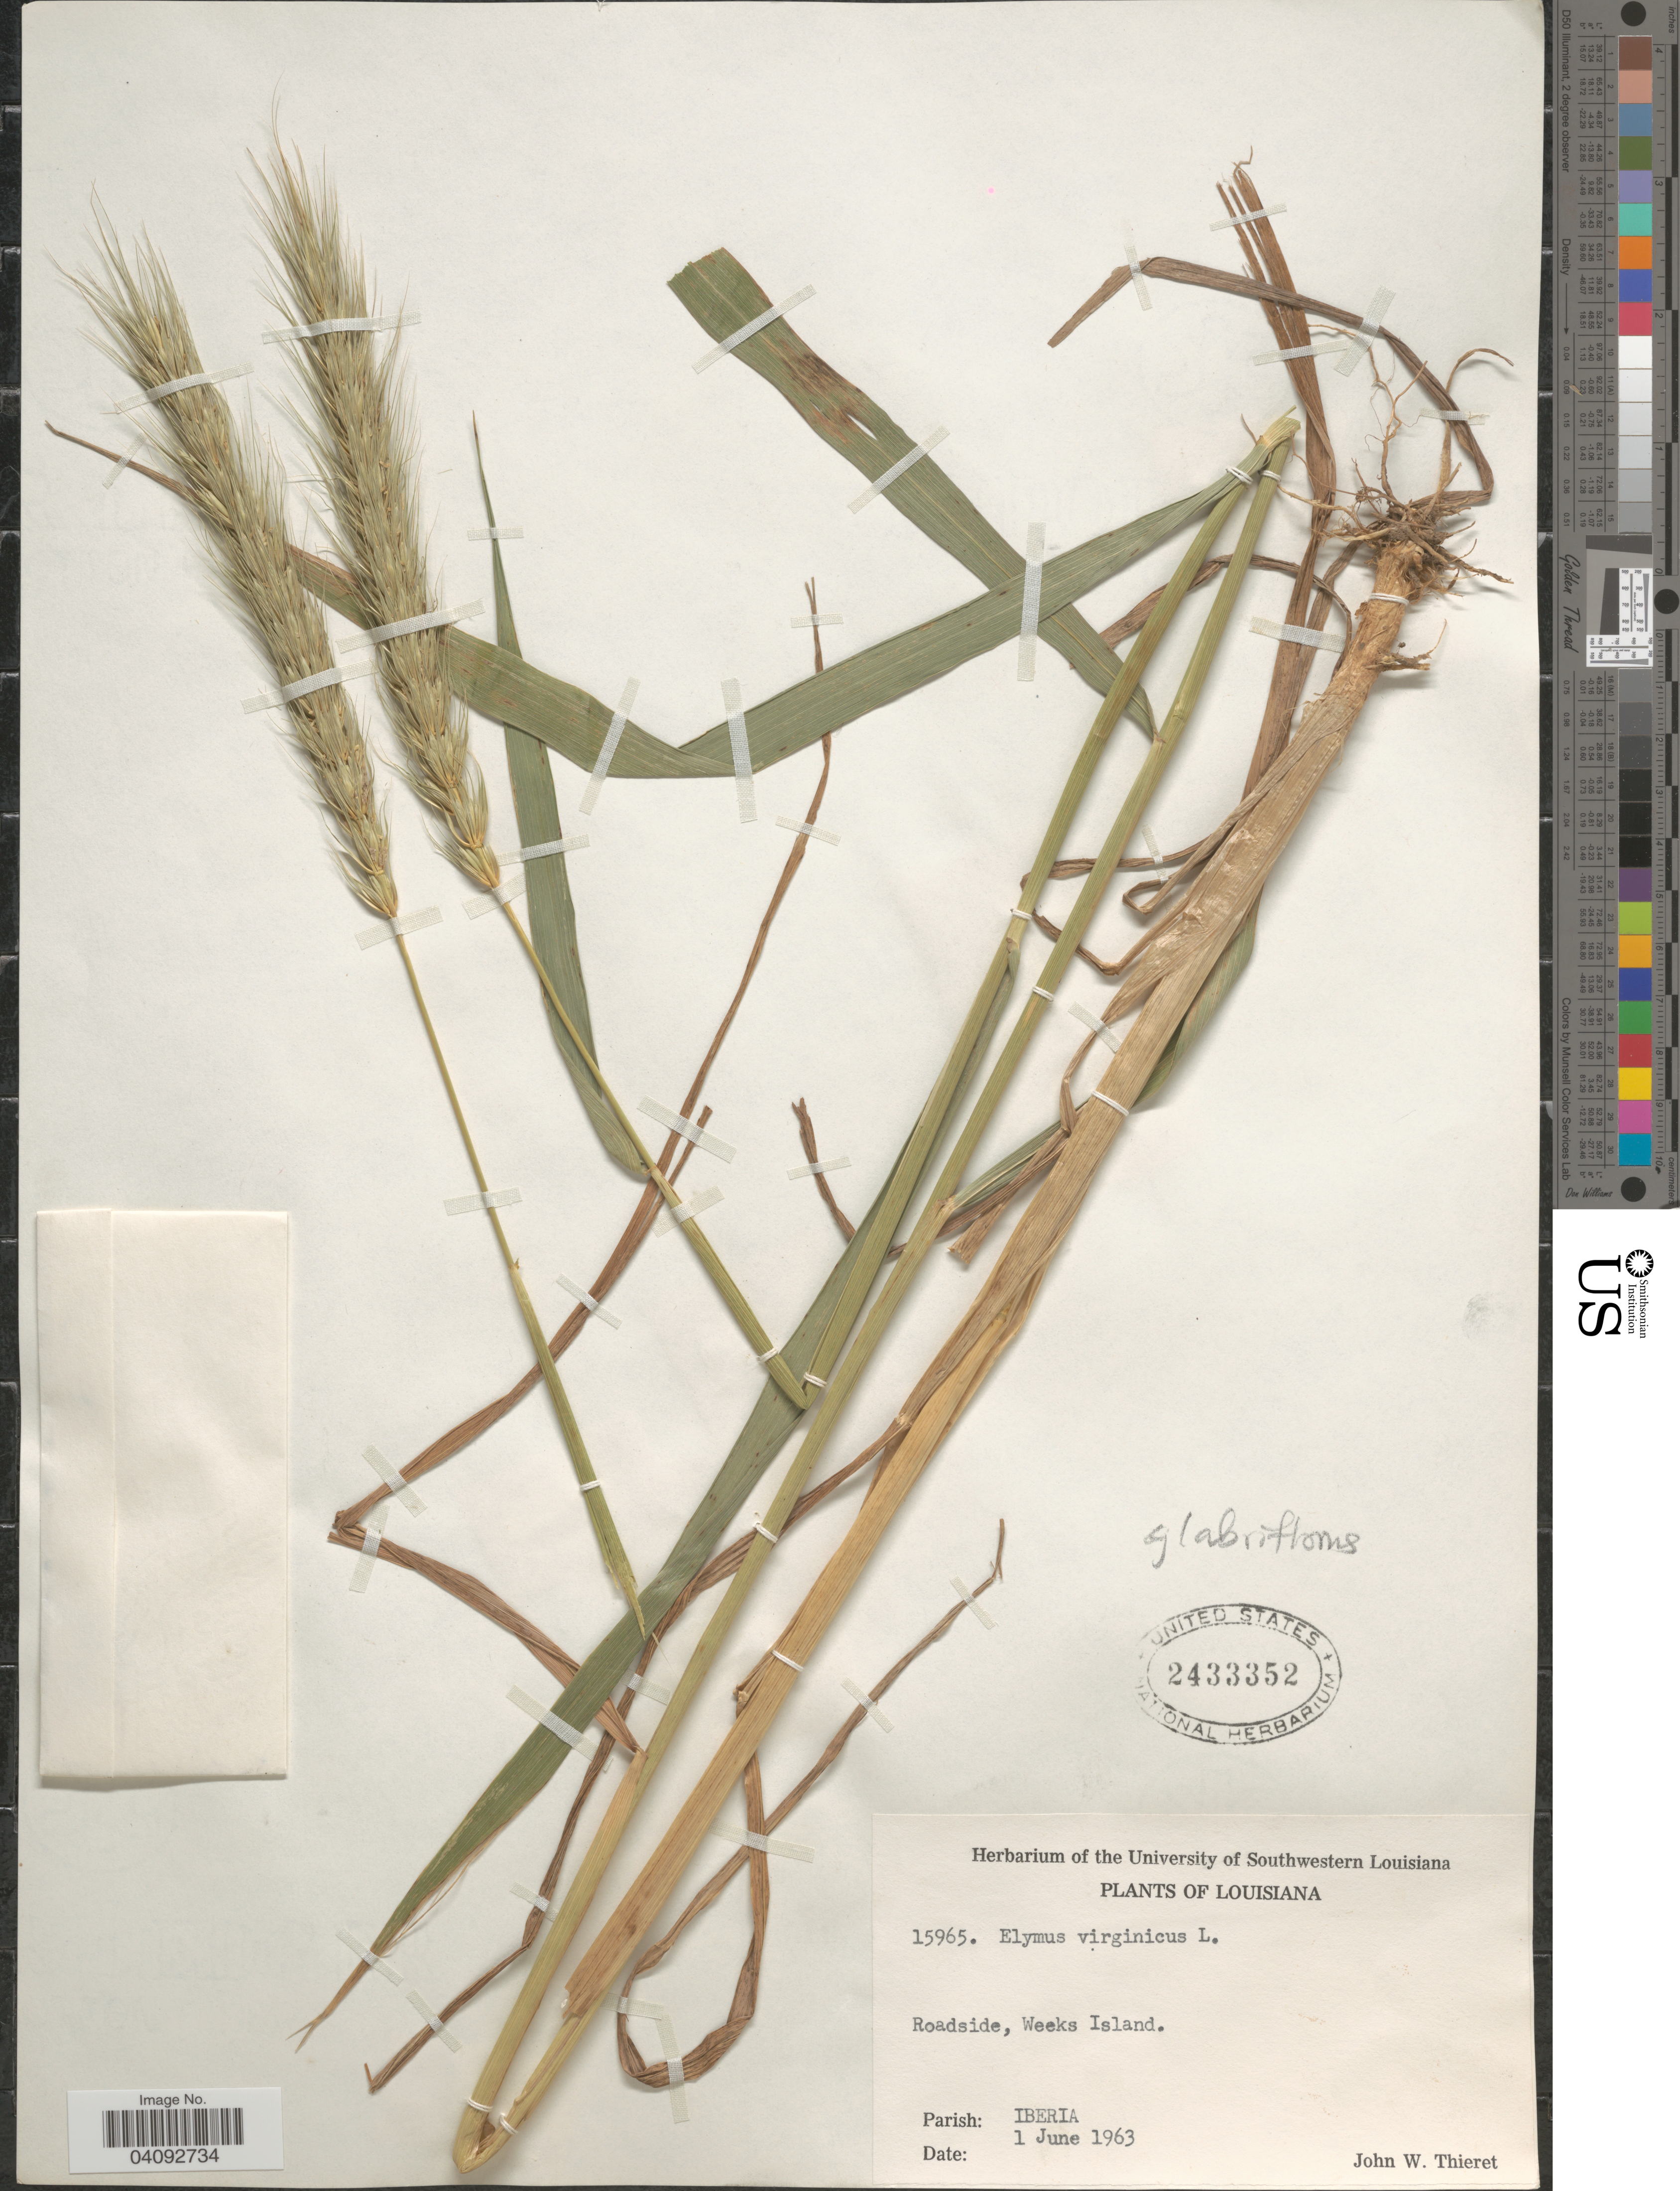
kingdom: Plantae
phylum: Tracheophyta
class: Liliopsida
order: Poales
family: Poaceae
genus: Elymus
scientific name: Elymus glabriflorus var. glabriflorus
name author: (Vasey ex L.H. Dewey) Scribn. & C.R. Ball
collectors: J. W. Thieret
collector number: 15965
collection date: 1963-06-01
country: United States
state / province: Louisiana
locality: Roadside, Weeks Island. Parish: Iberia.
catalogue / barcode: US 2433352